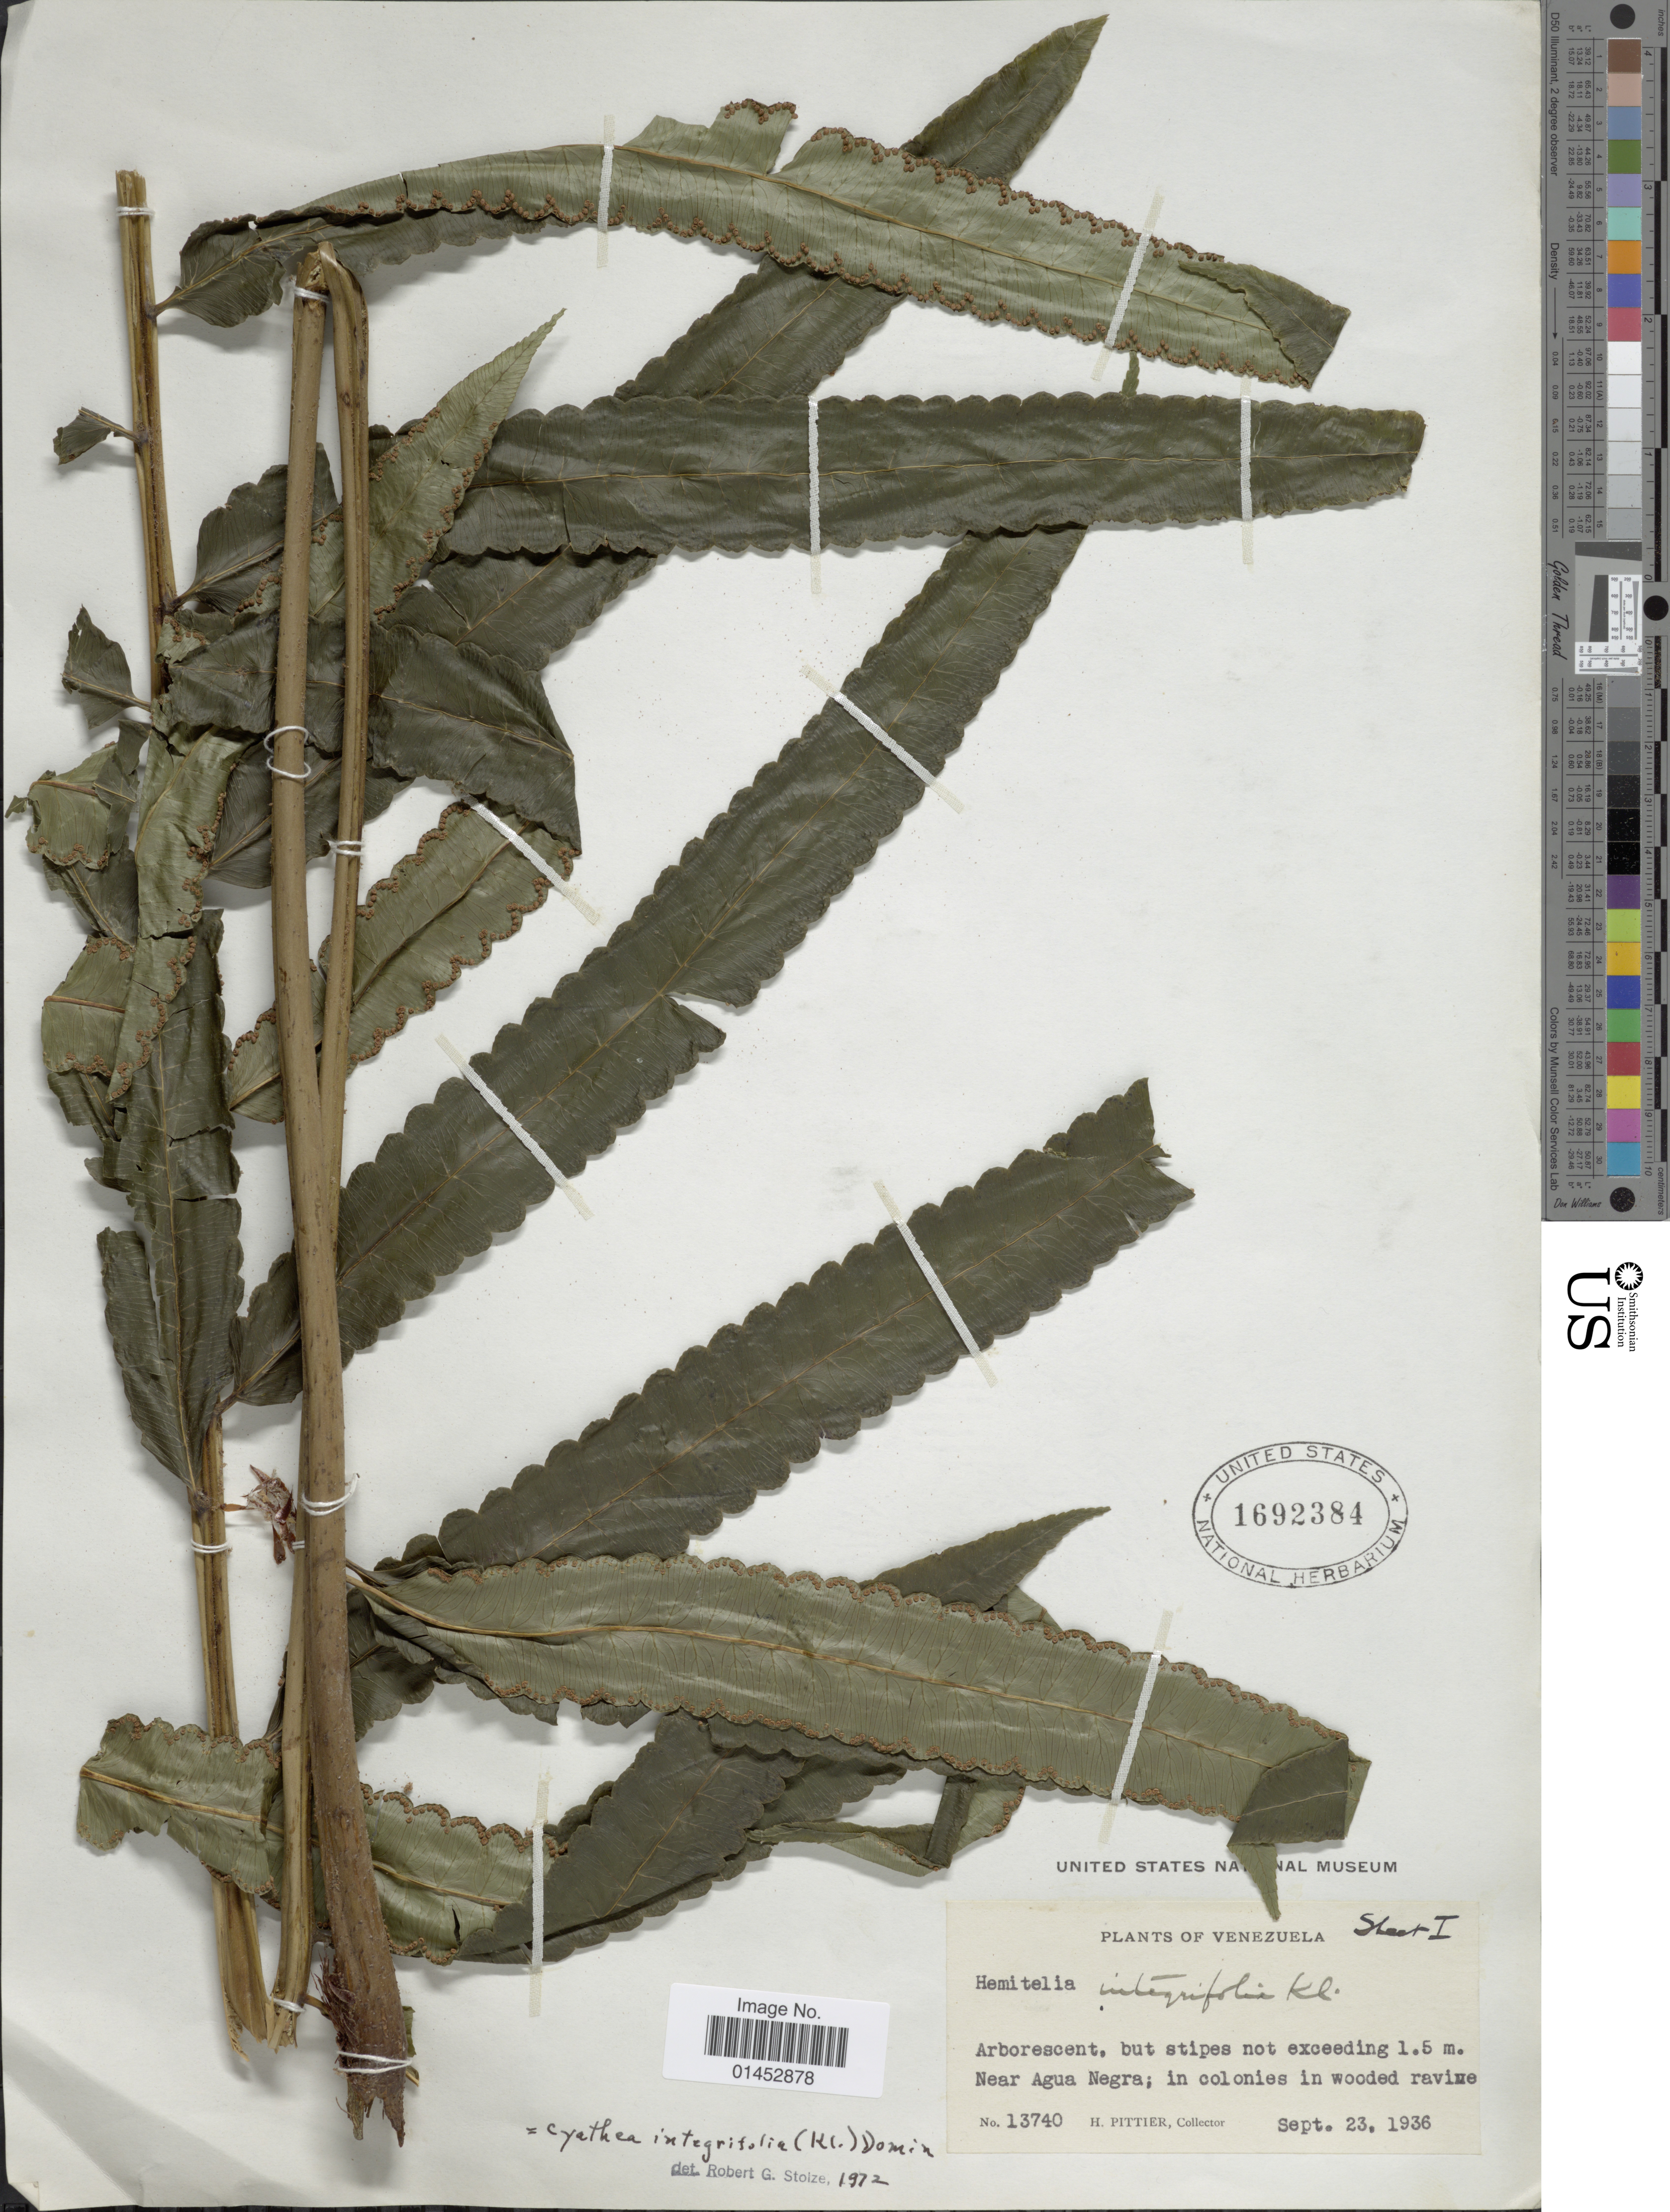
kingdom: Plantae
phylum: Tracheophyta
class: Polypodiopsida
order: Cyatheales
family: Cyatheaceae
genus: Cyathea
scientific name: Cyathea speciosa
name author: Humb. & Bonpl. ex Willd.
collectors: H. F. Pittier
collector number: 13740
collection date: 1936-09-23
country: Venezuela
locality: Near Agua Negra; in colonies in wood ravine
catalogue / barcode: US 1692384